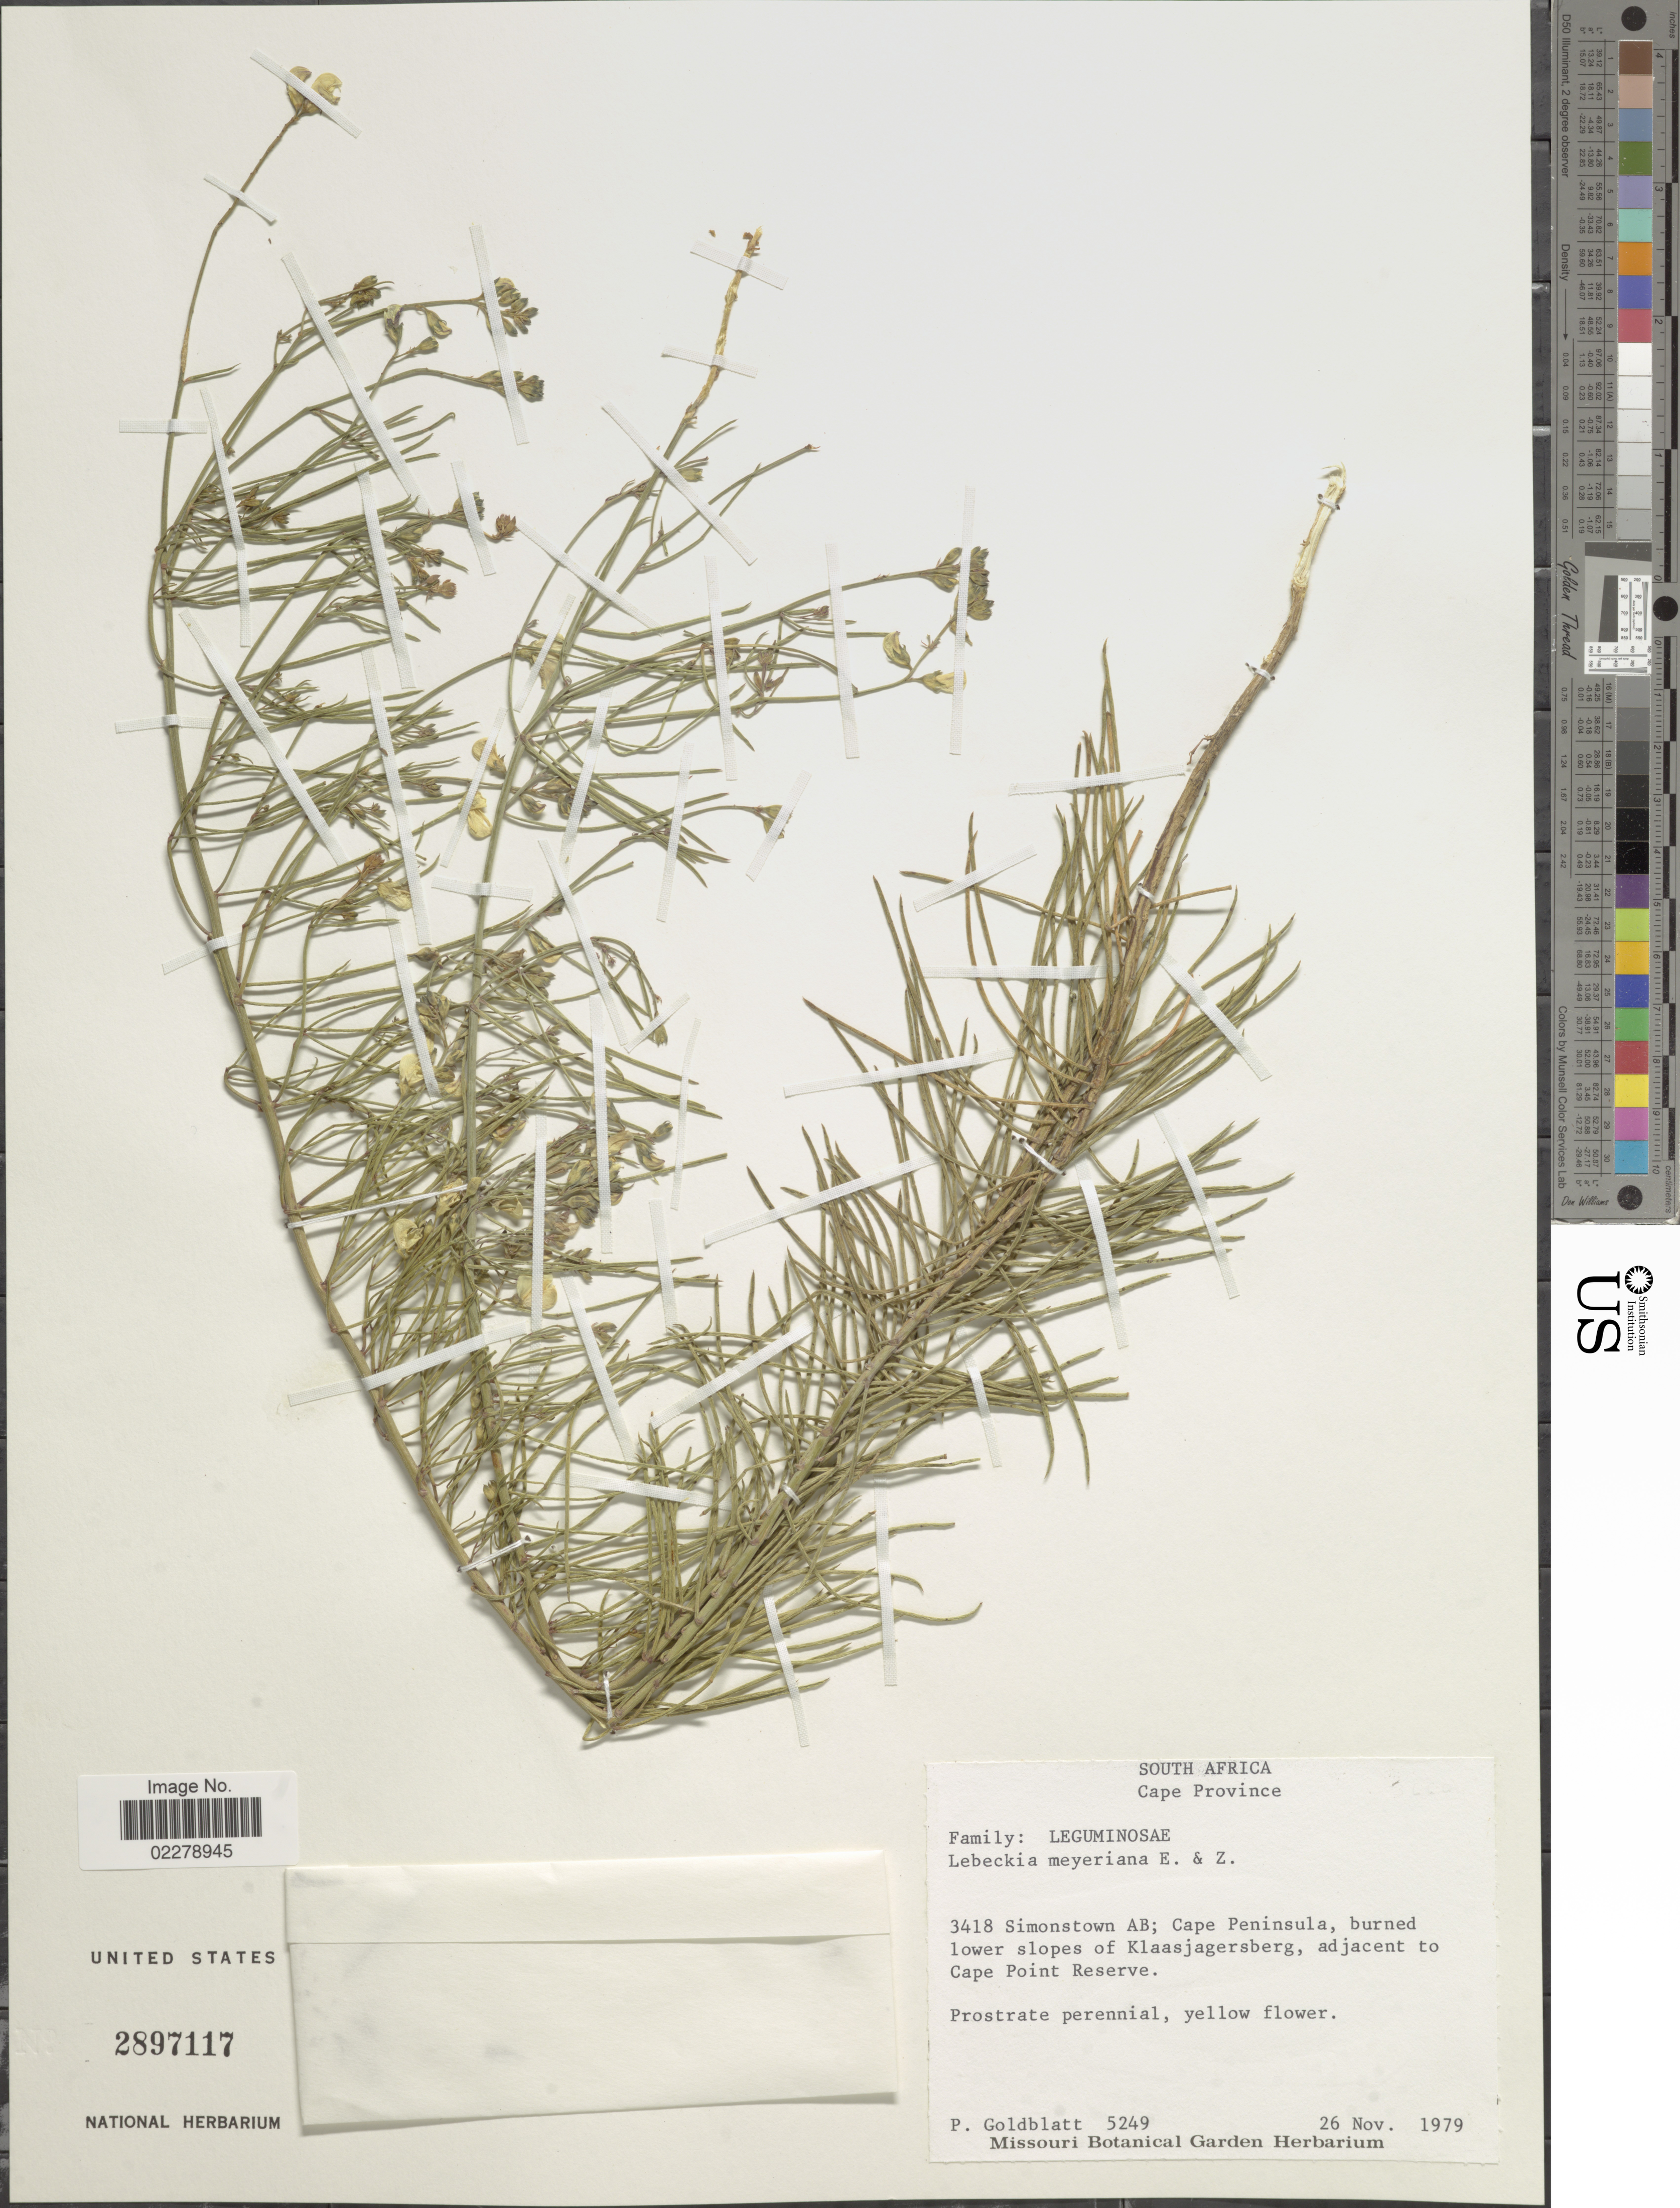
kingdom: Plantae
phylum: Tracheophyta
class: Magnoliopsida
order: Fabales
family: Fabaceae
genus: Lebeckia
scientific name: Lebeckia meyeriana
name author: Eckl. & Zeyh.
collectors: P. Goldblatt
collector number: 5249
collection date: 1979-11-26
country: South Africa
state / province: Western Cape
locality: Simonstown AB; Cape Peninsula, burned lower slopes of Klasjagersberg, adjacent to Cape Point Reserve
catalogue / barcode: US 2897117